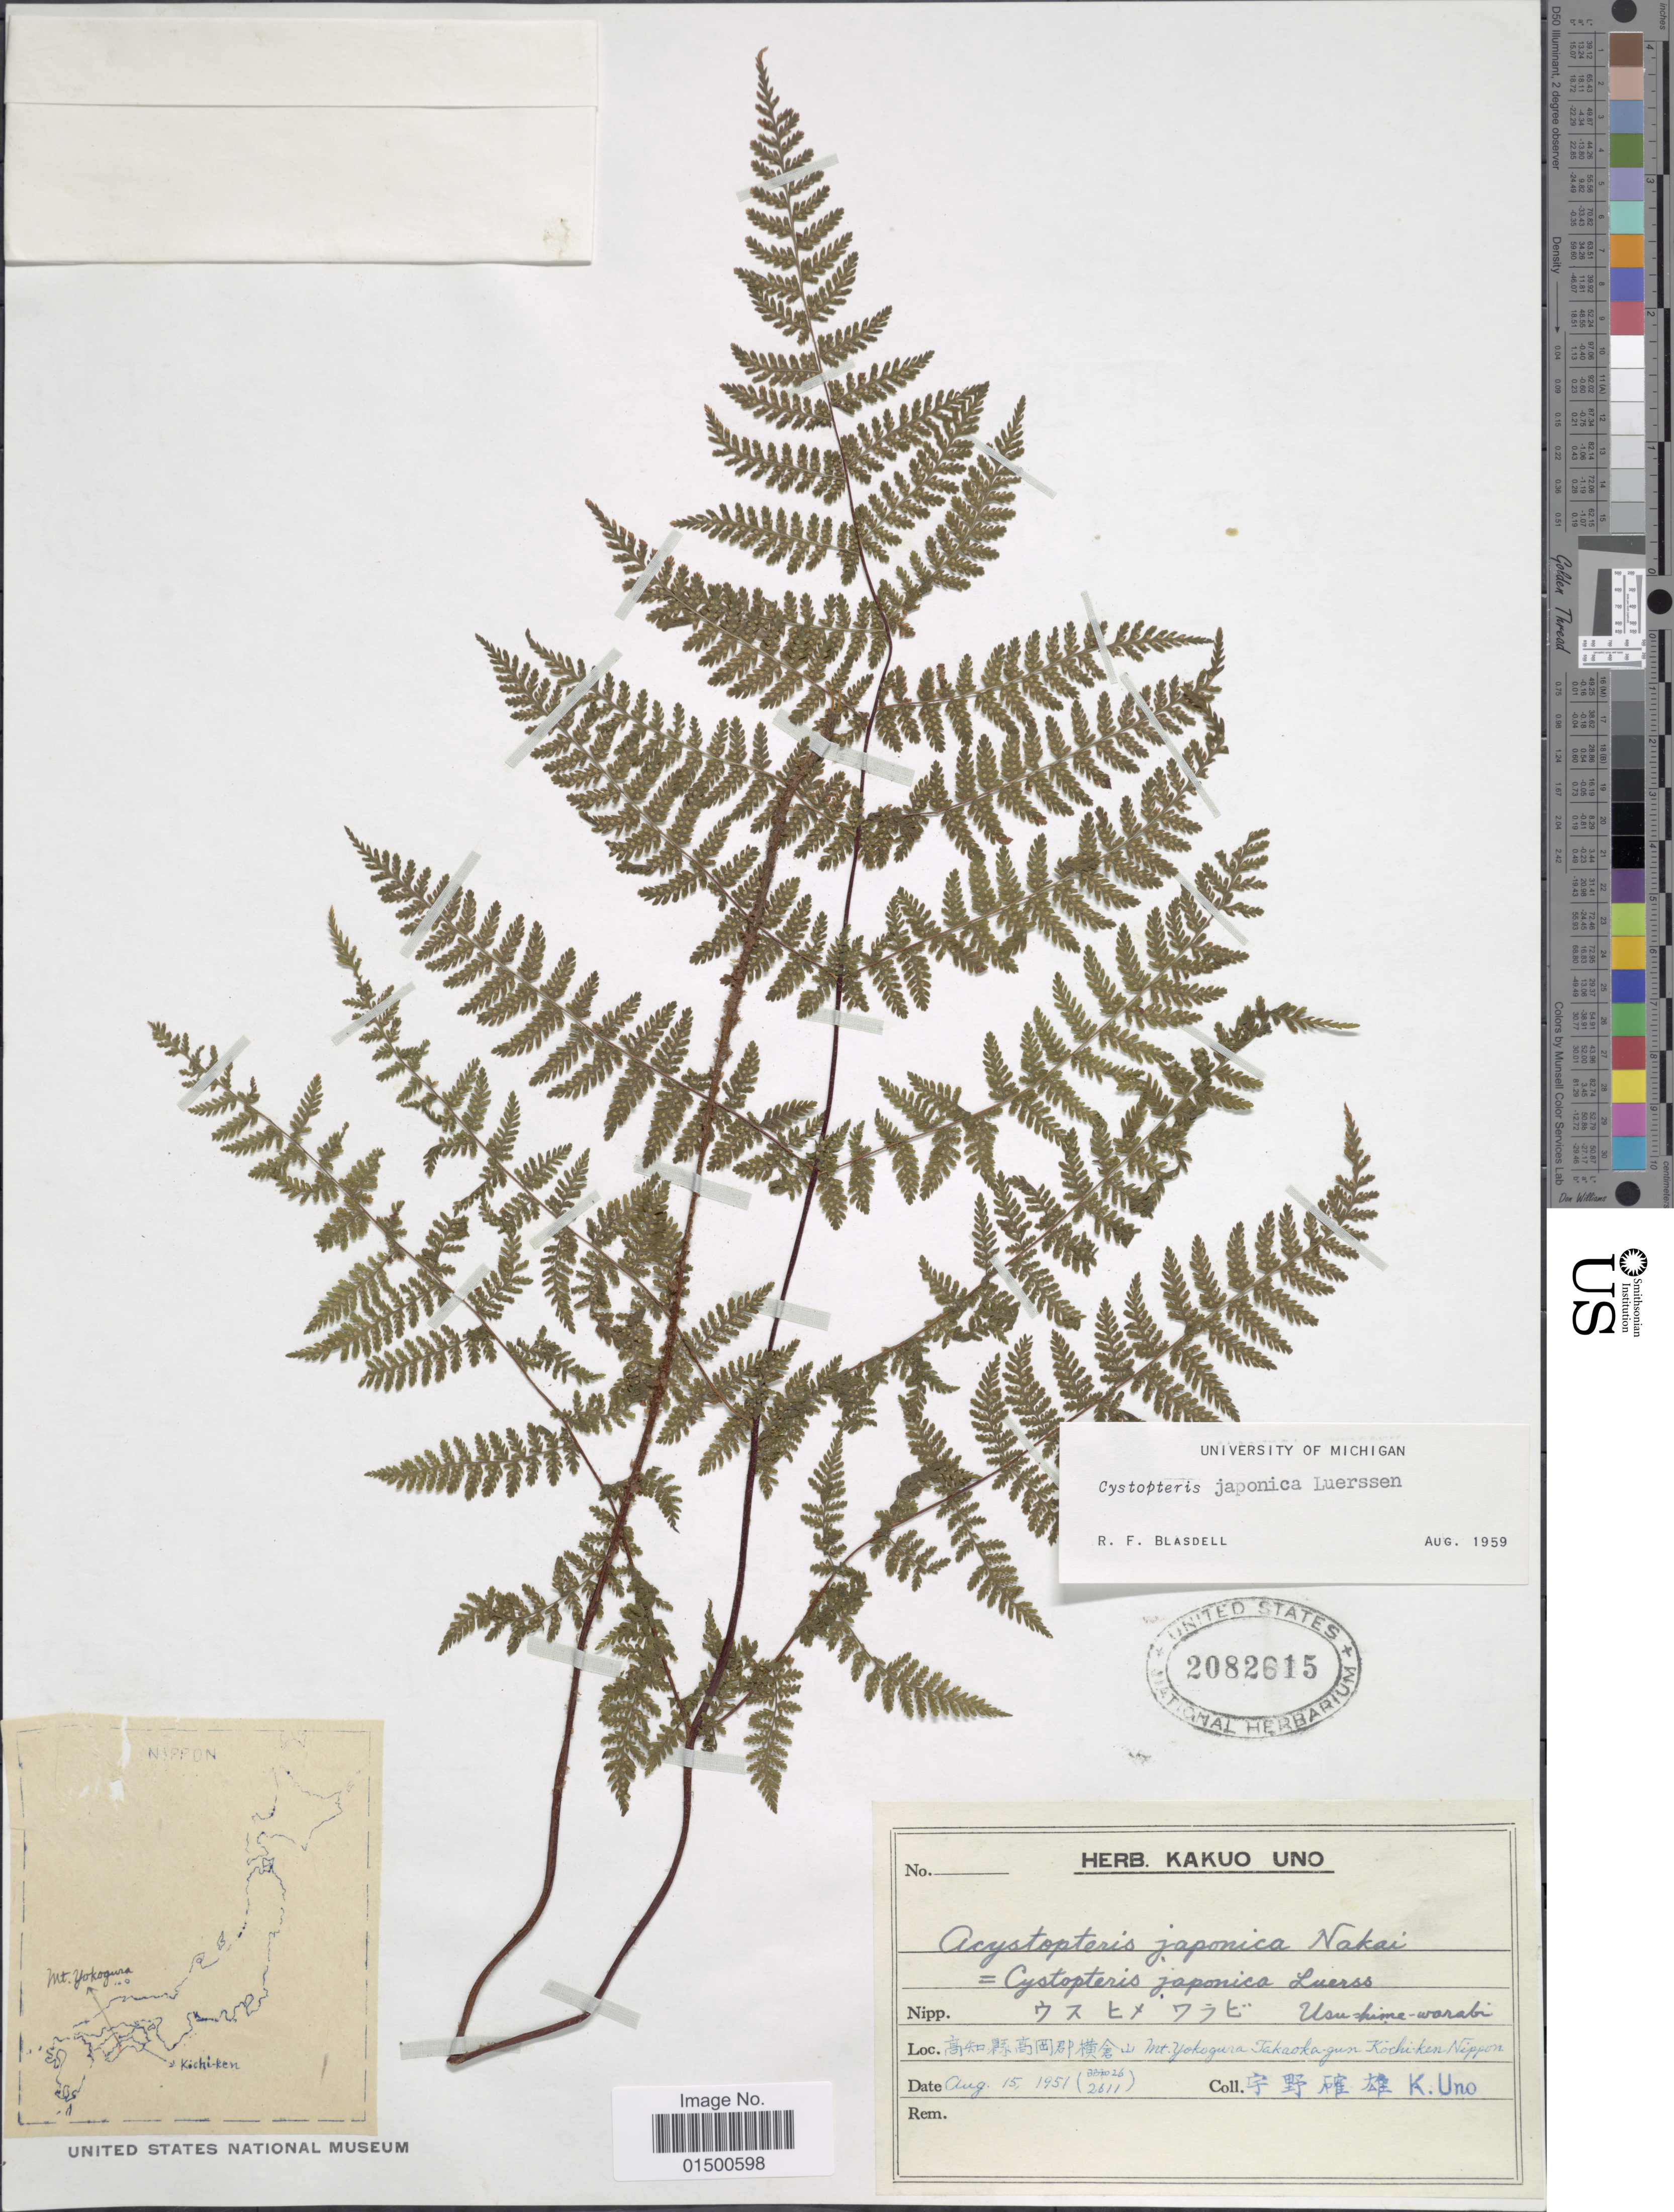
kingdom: Plantae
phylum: Tracheophyta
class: Polypodiopsida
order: Polypodiales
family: Cystopteridaceae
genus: Acystopteris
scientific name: Acystopteris japonica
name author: (Luerss.) K.M. Nakai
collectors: K. Uno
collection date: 1951-08-15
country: Japan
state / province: Koti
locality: Mt. Yokogara, Takaoka-gun, Kochi-ken Nippon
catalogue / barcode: US 2082615